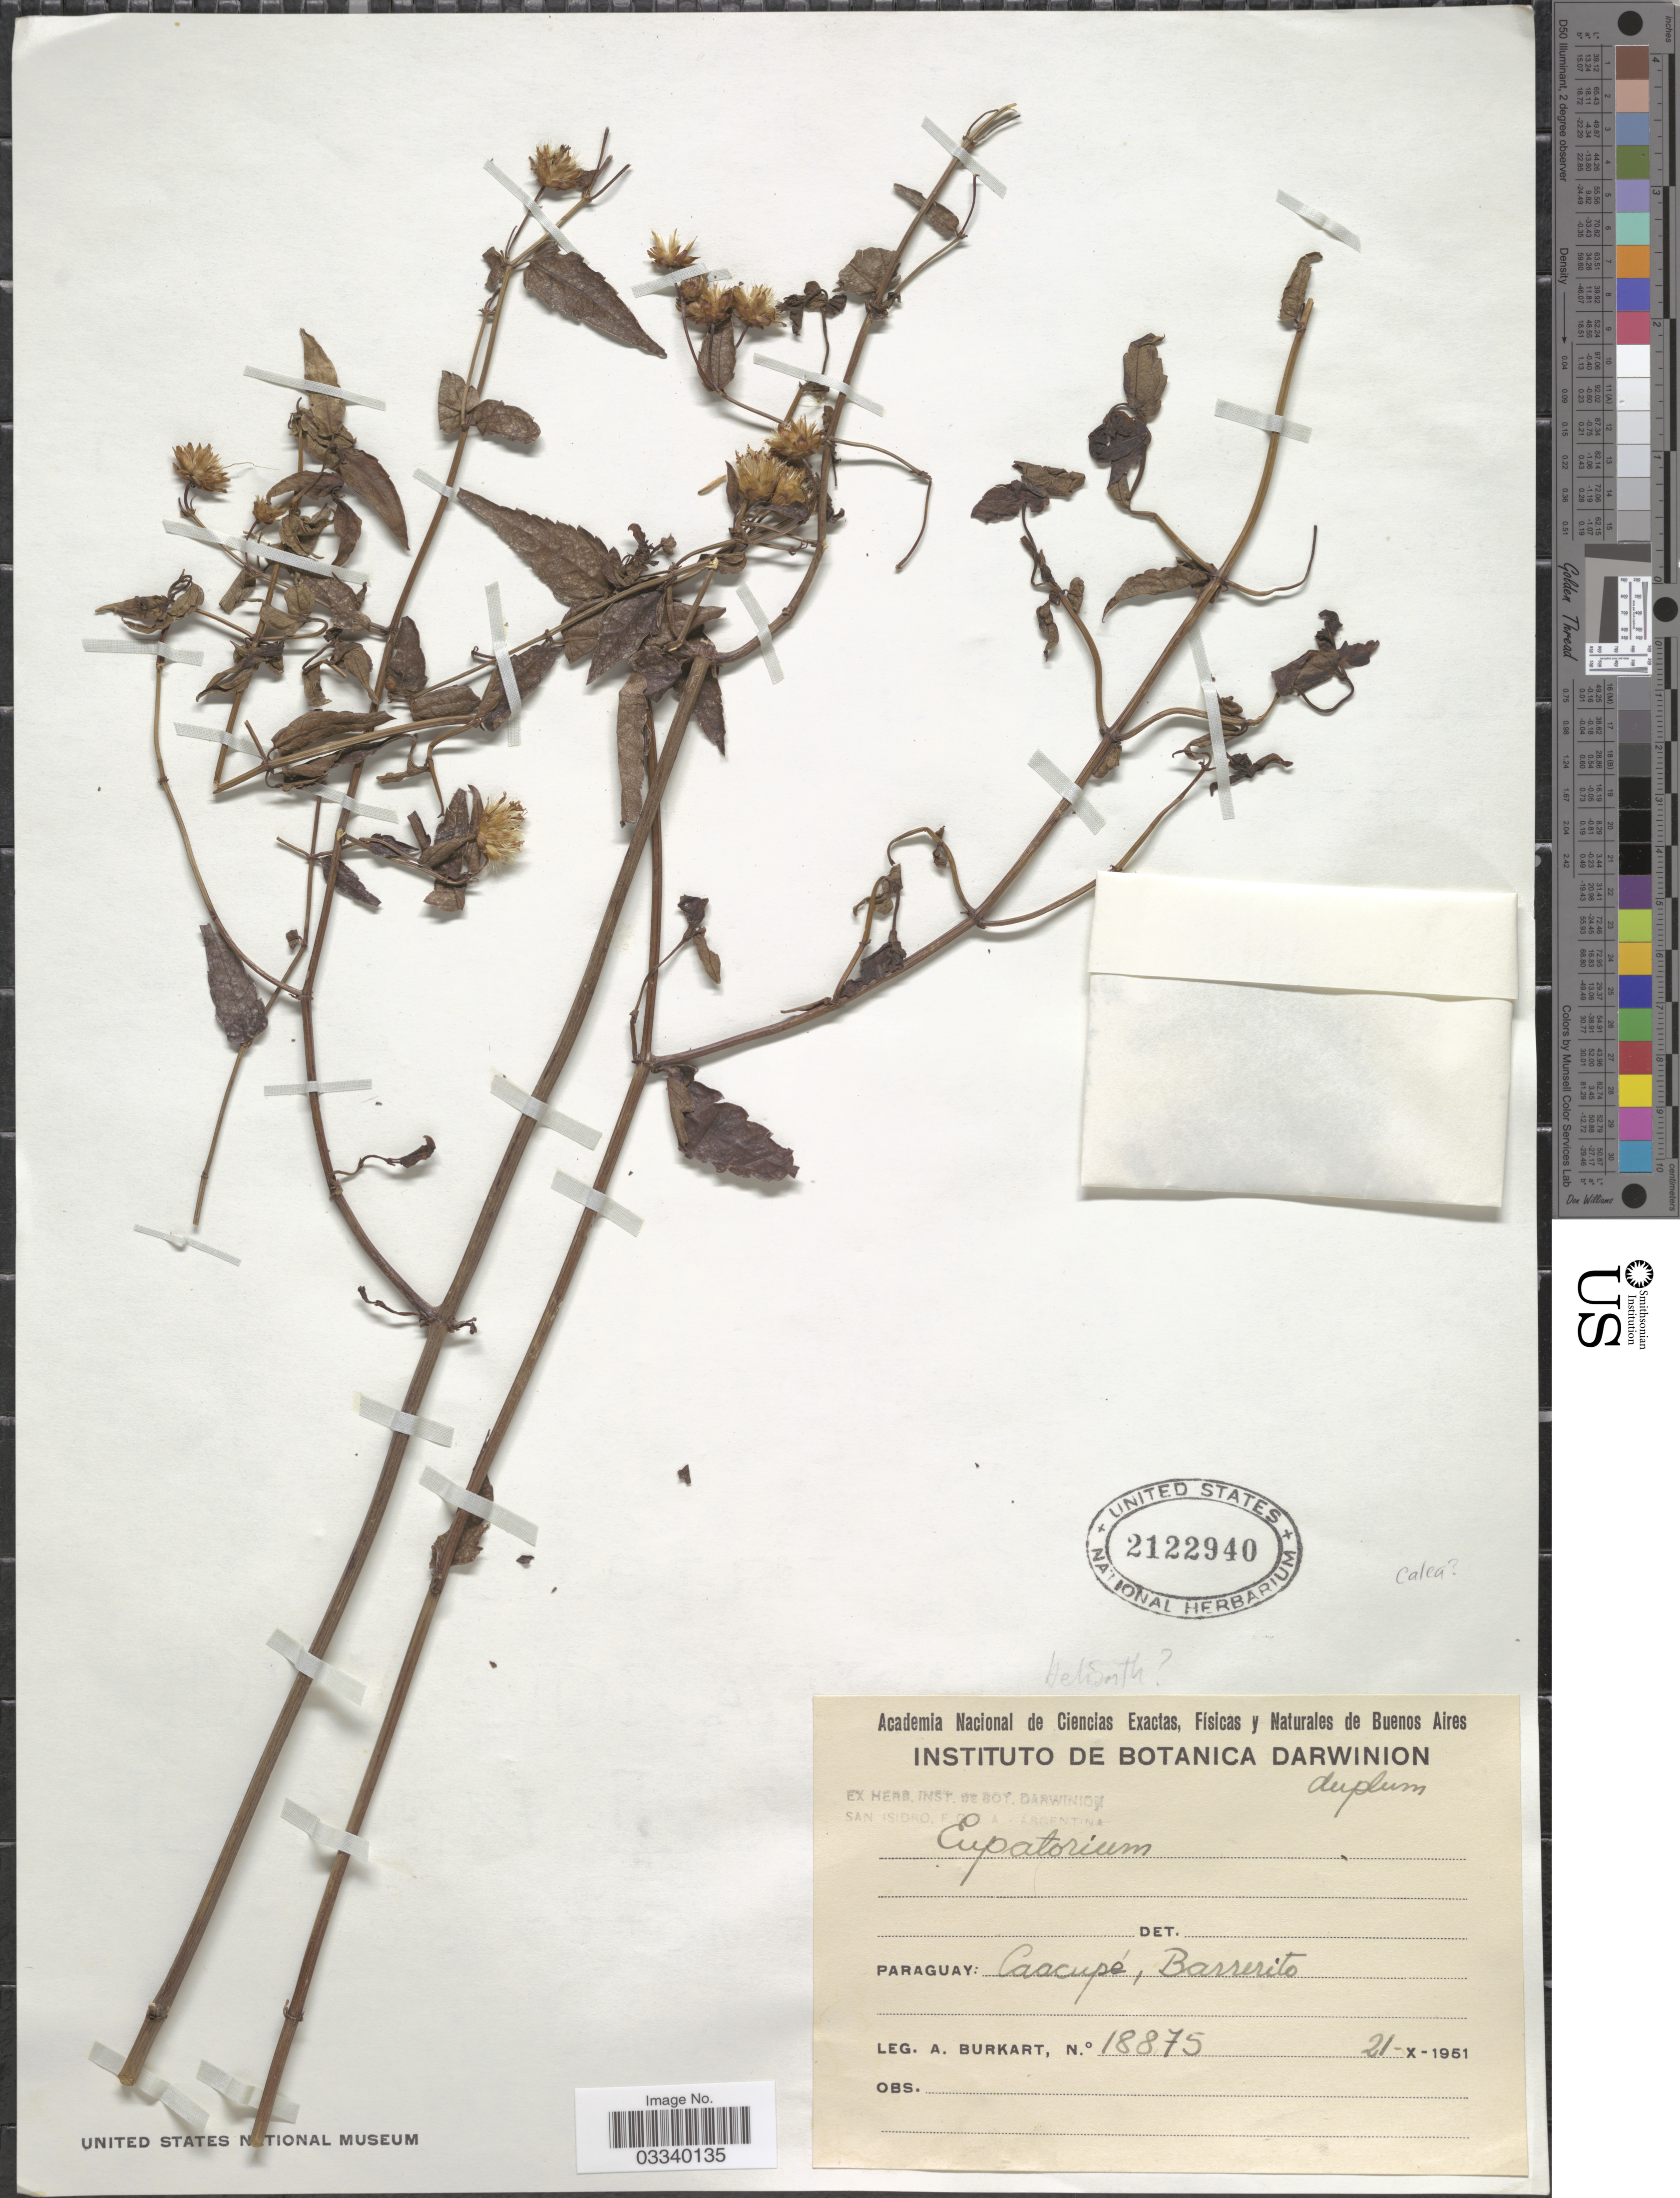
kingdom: Plantae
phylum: Tracheophyta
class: Magnoliopsida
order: Asterales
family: Asteraceae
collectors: A. E. Burkart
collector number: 18875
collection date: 1951-10-21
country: Paraguay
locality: Caacupé, Barrerito.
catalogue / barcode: US 2122940